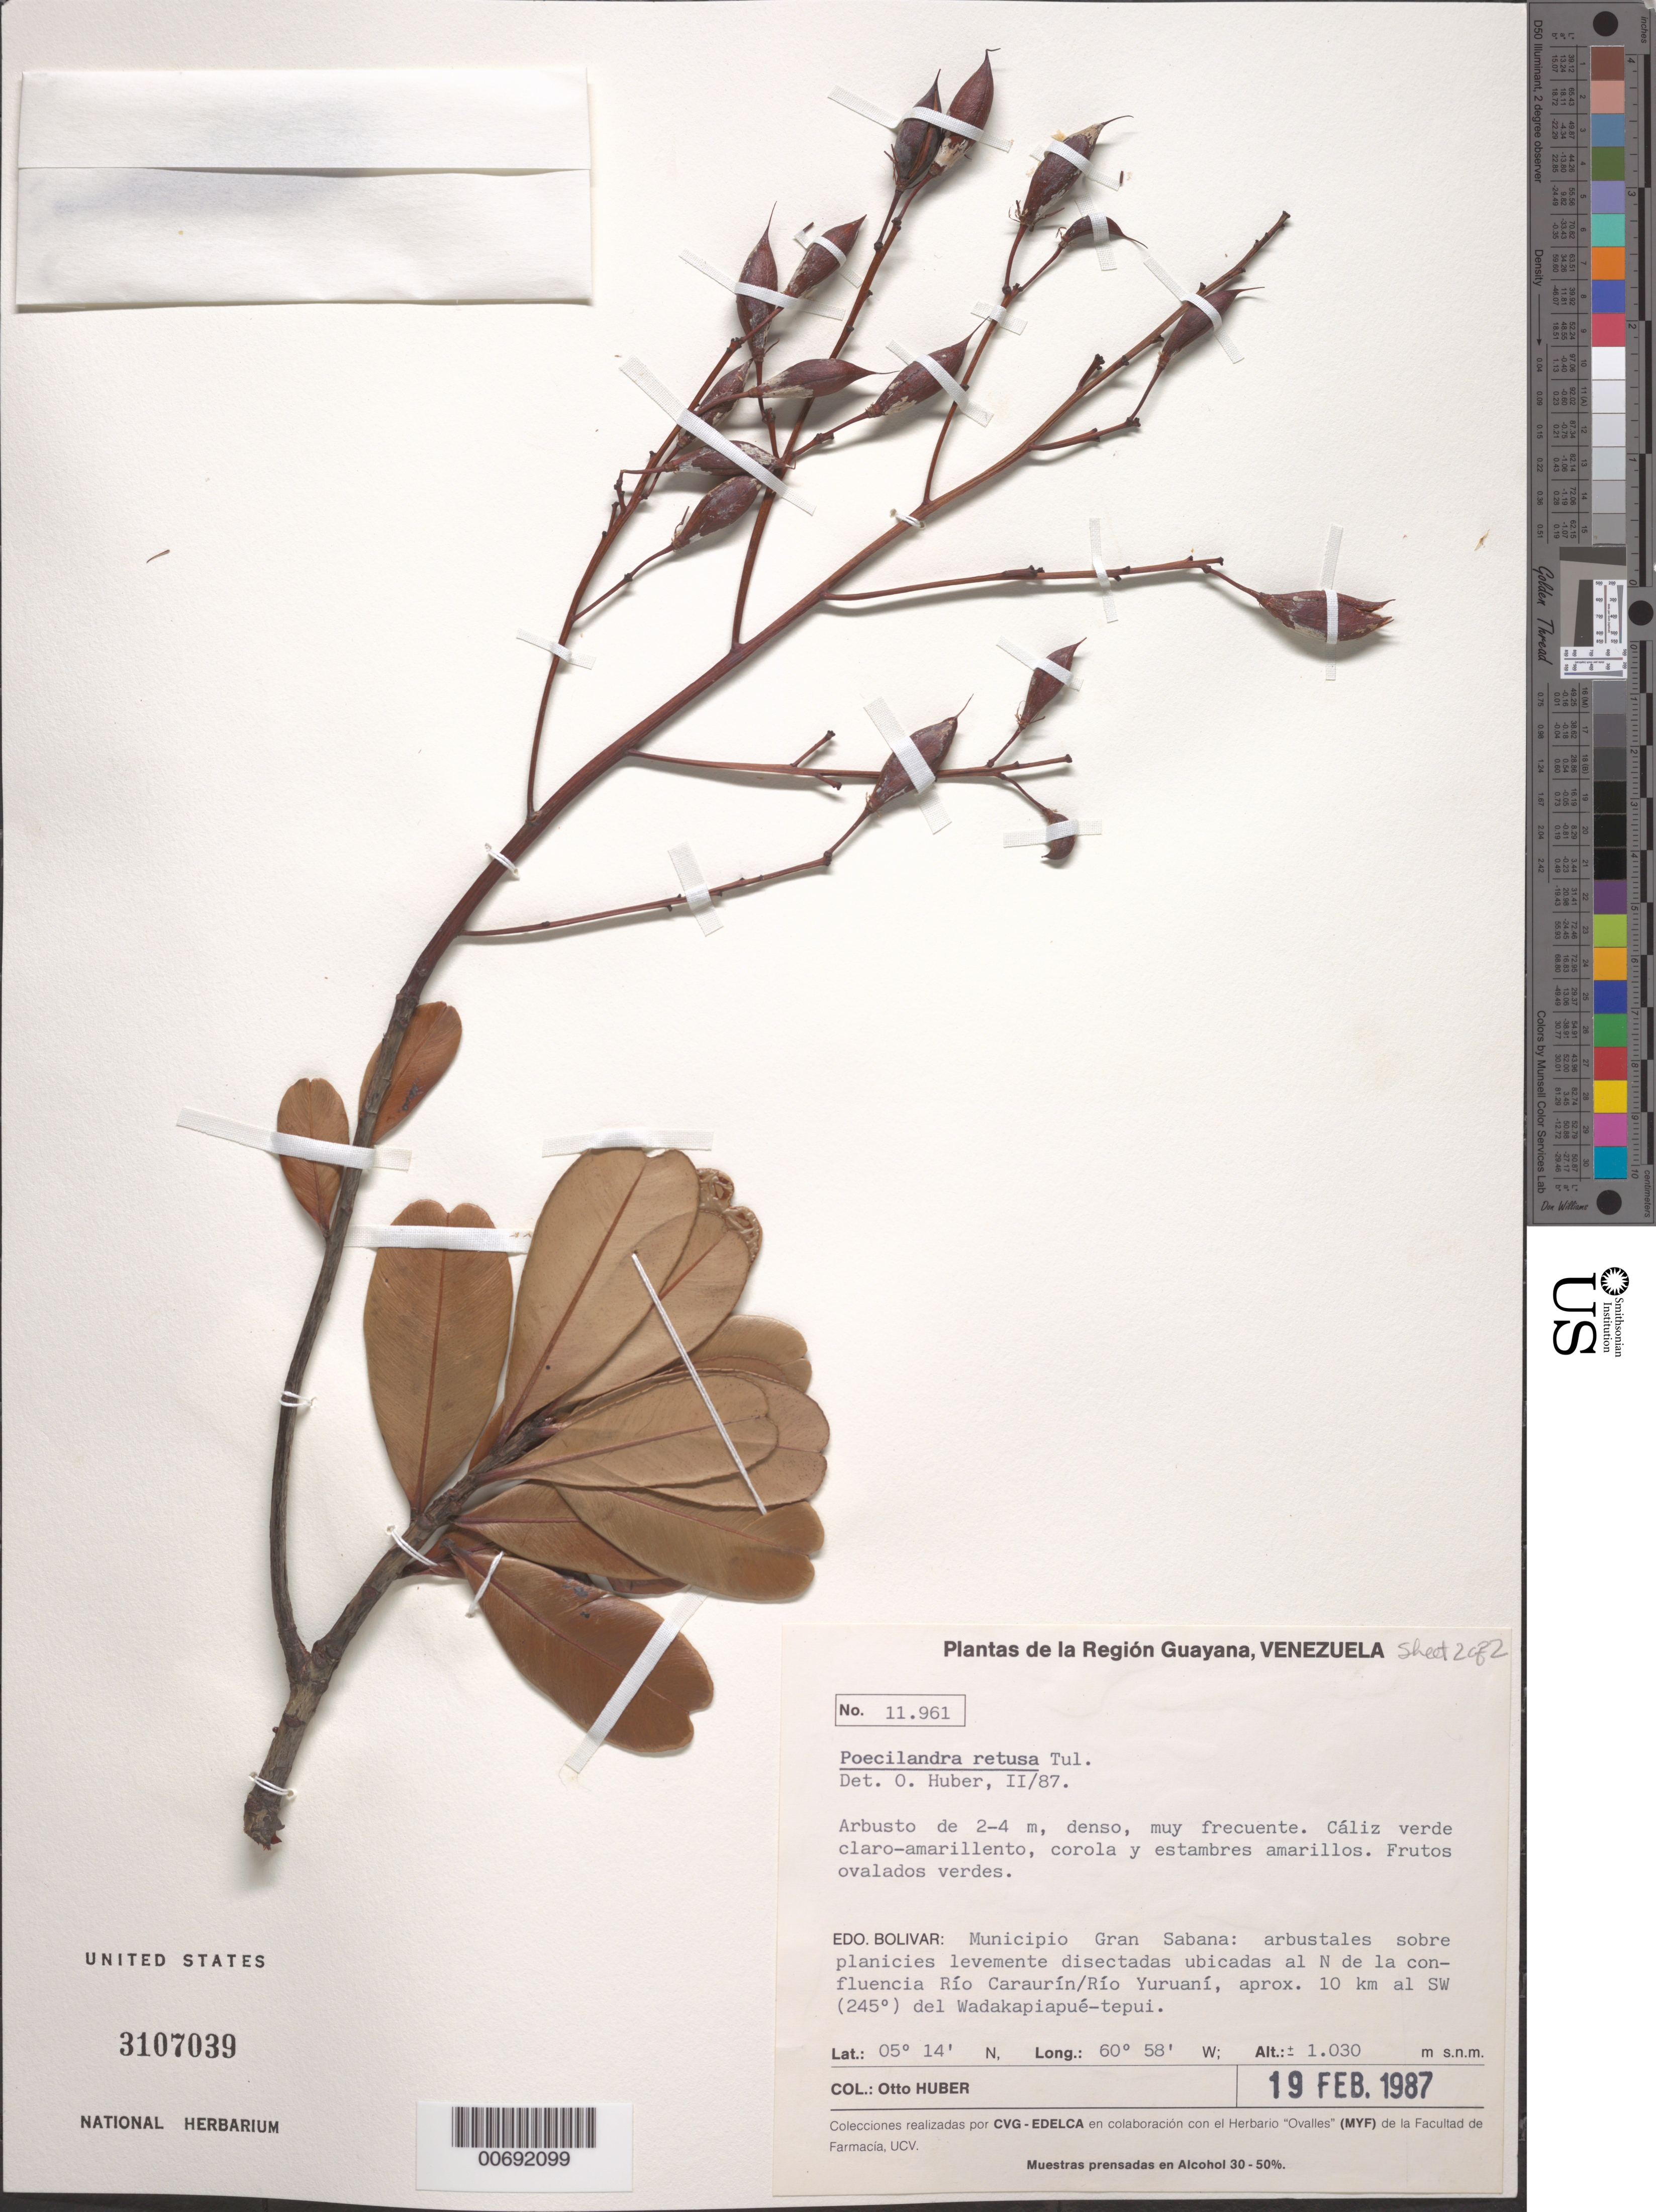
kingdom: Plantae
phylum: Tracheophyta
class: Magnoliopsida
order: Malpighiales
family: Ochnaceae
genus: Poecilandra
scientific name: Poecilandra retusa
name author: Tul.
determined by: Huber, Otto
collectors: O. Huber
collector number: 11961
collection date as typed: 19-Feb-87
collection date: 1987-02-19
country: Venezuela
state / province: Bolívar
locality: Mun. Gran Sabana, N de la confluencia Río Caruarín/Río Yuruaní, approx. 10 km SW Wadakapiapué-tepuí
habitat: Arbustales sober planicies levemente disectadas ubicadas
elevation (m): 1030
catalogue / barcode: US 3107039